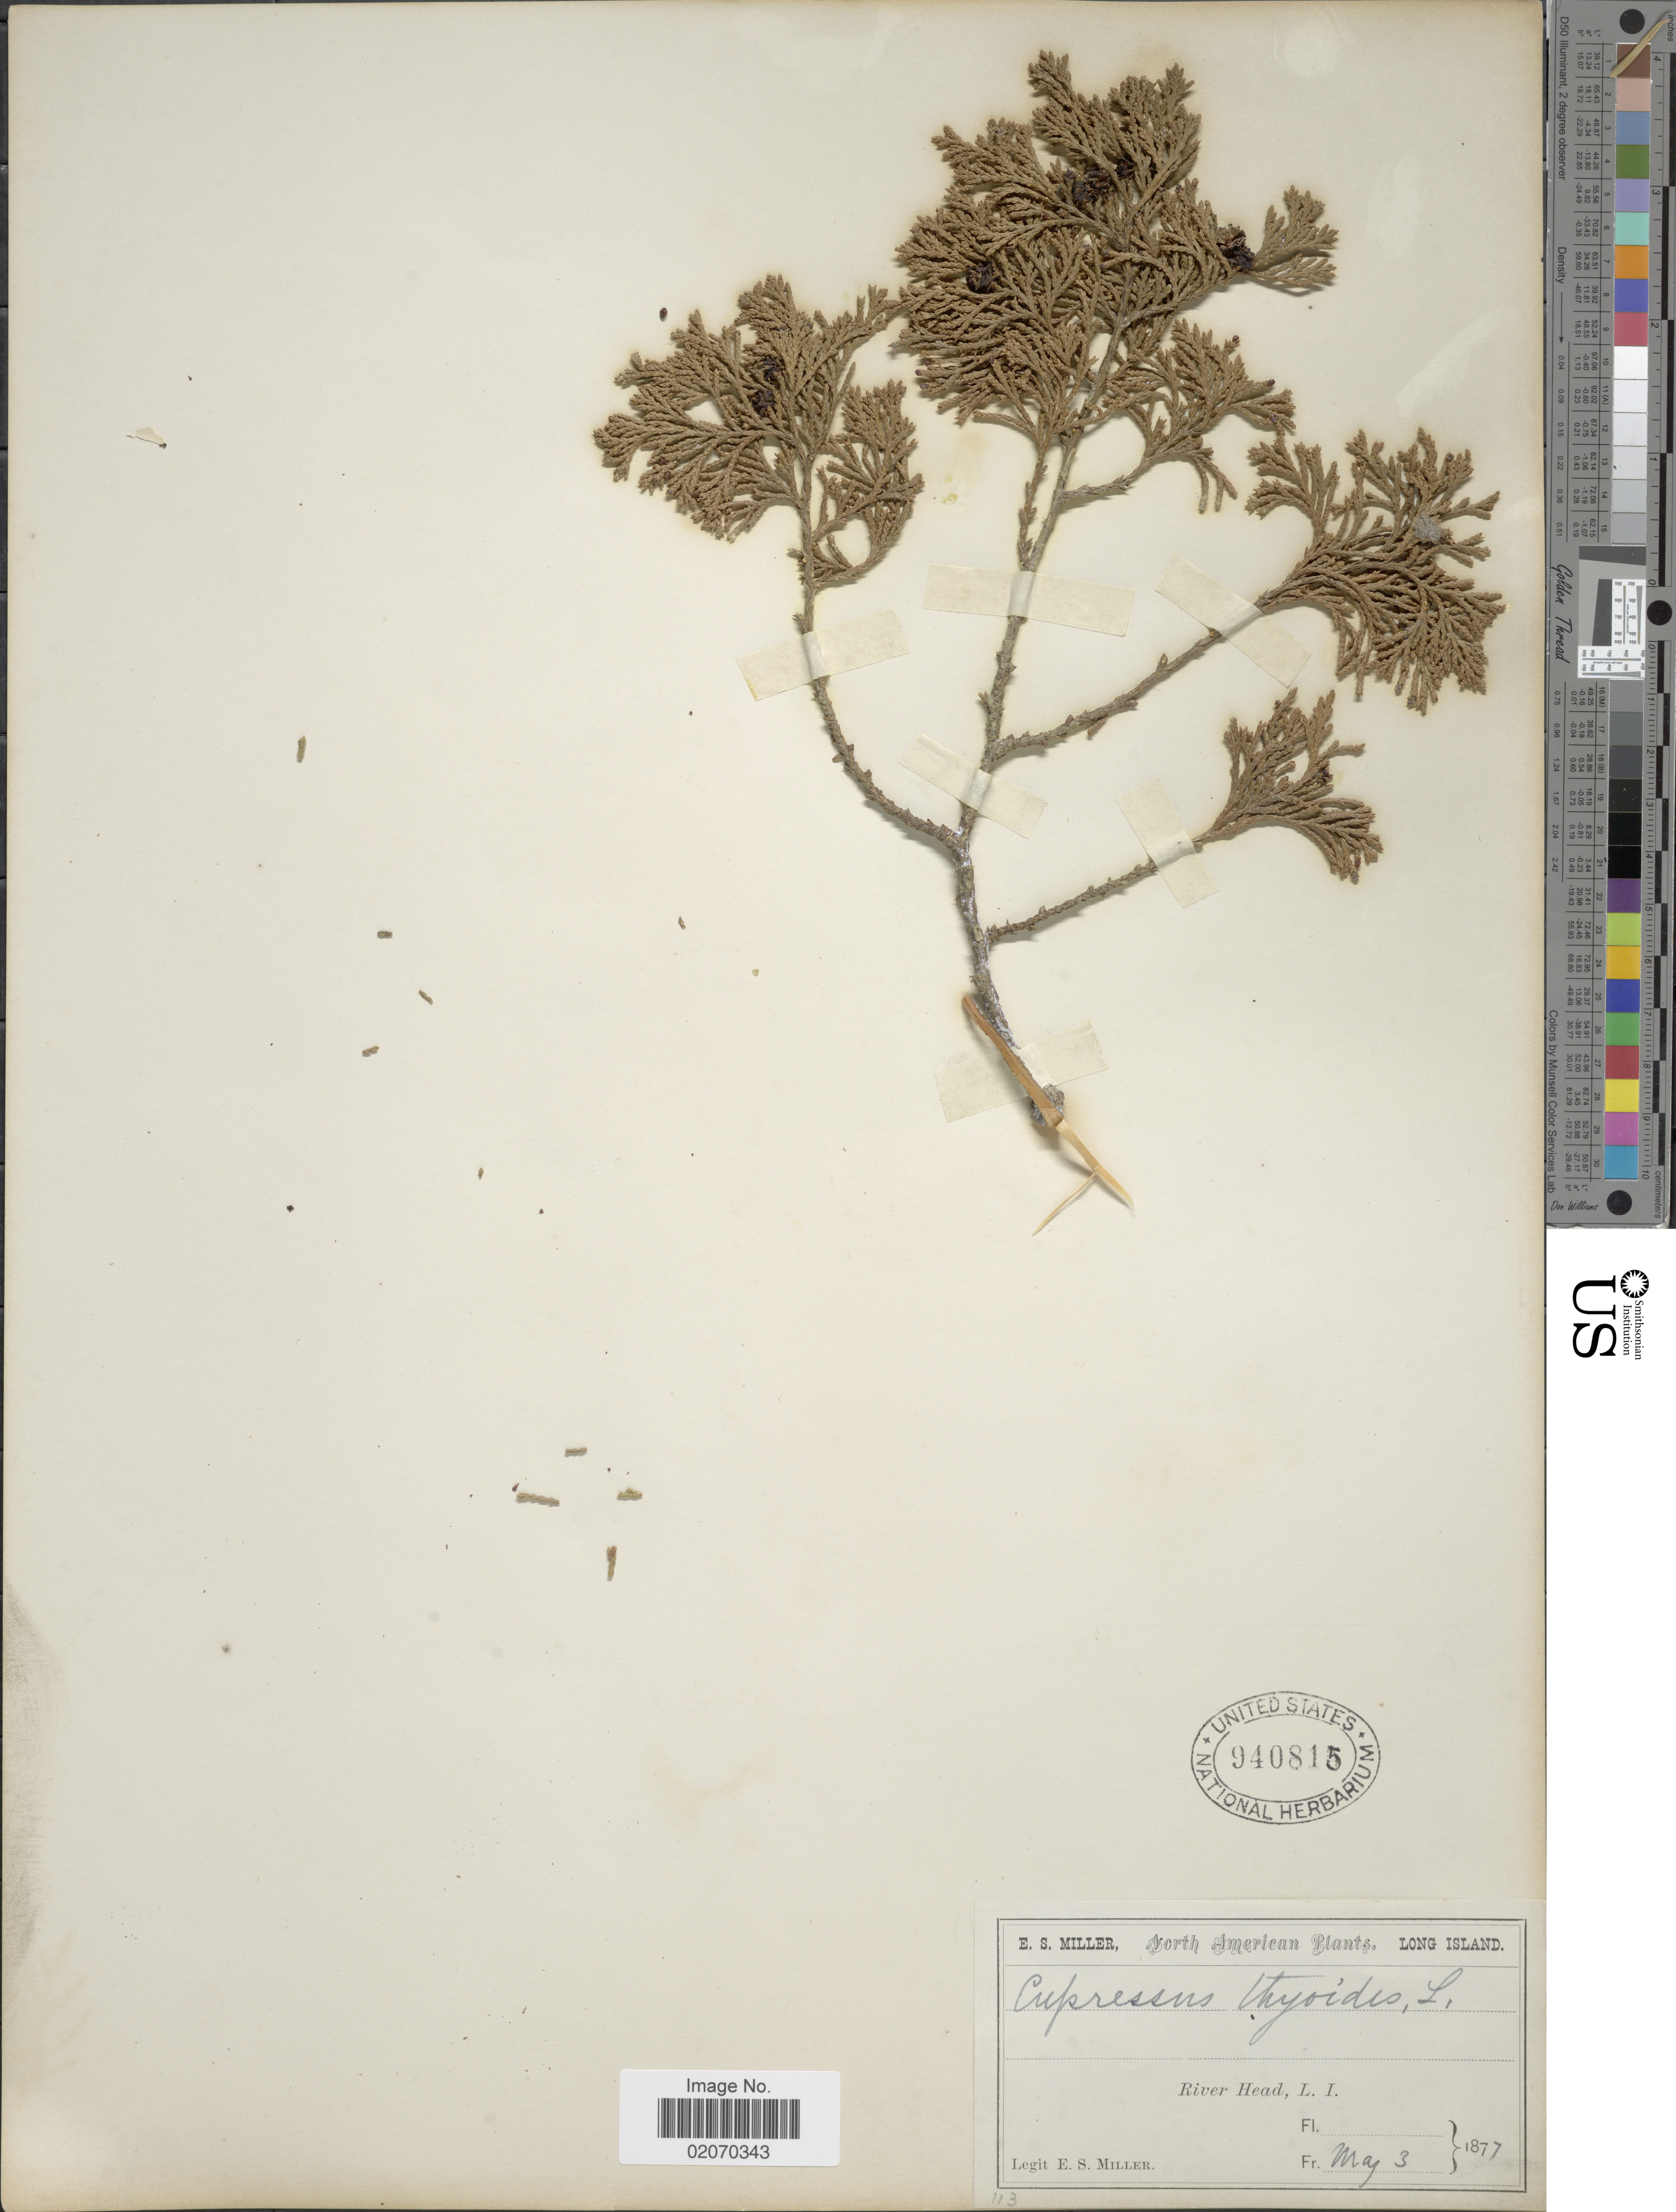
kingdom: Plantae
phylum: Tracheophyta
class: Pinopsida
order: Pinales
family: Cupressaceae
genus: Chamaecyparis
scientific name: Chamaecyparis thyoides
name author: (L.) Britton, Stearns & Poggenb.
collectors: E. S. Miller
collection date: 1877-05-03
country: United States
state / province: New York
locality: Long Island. River Head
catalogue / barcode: US 940815